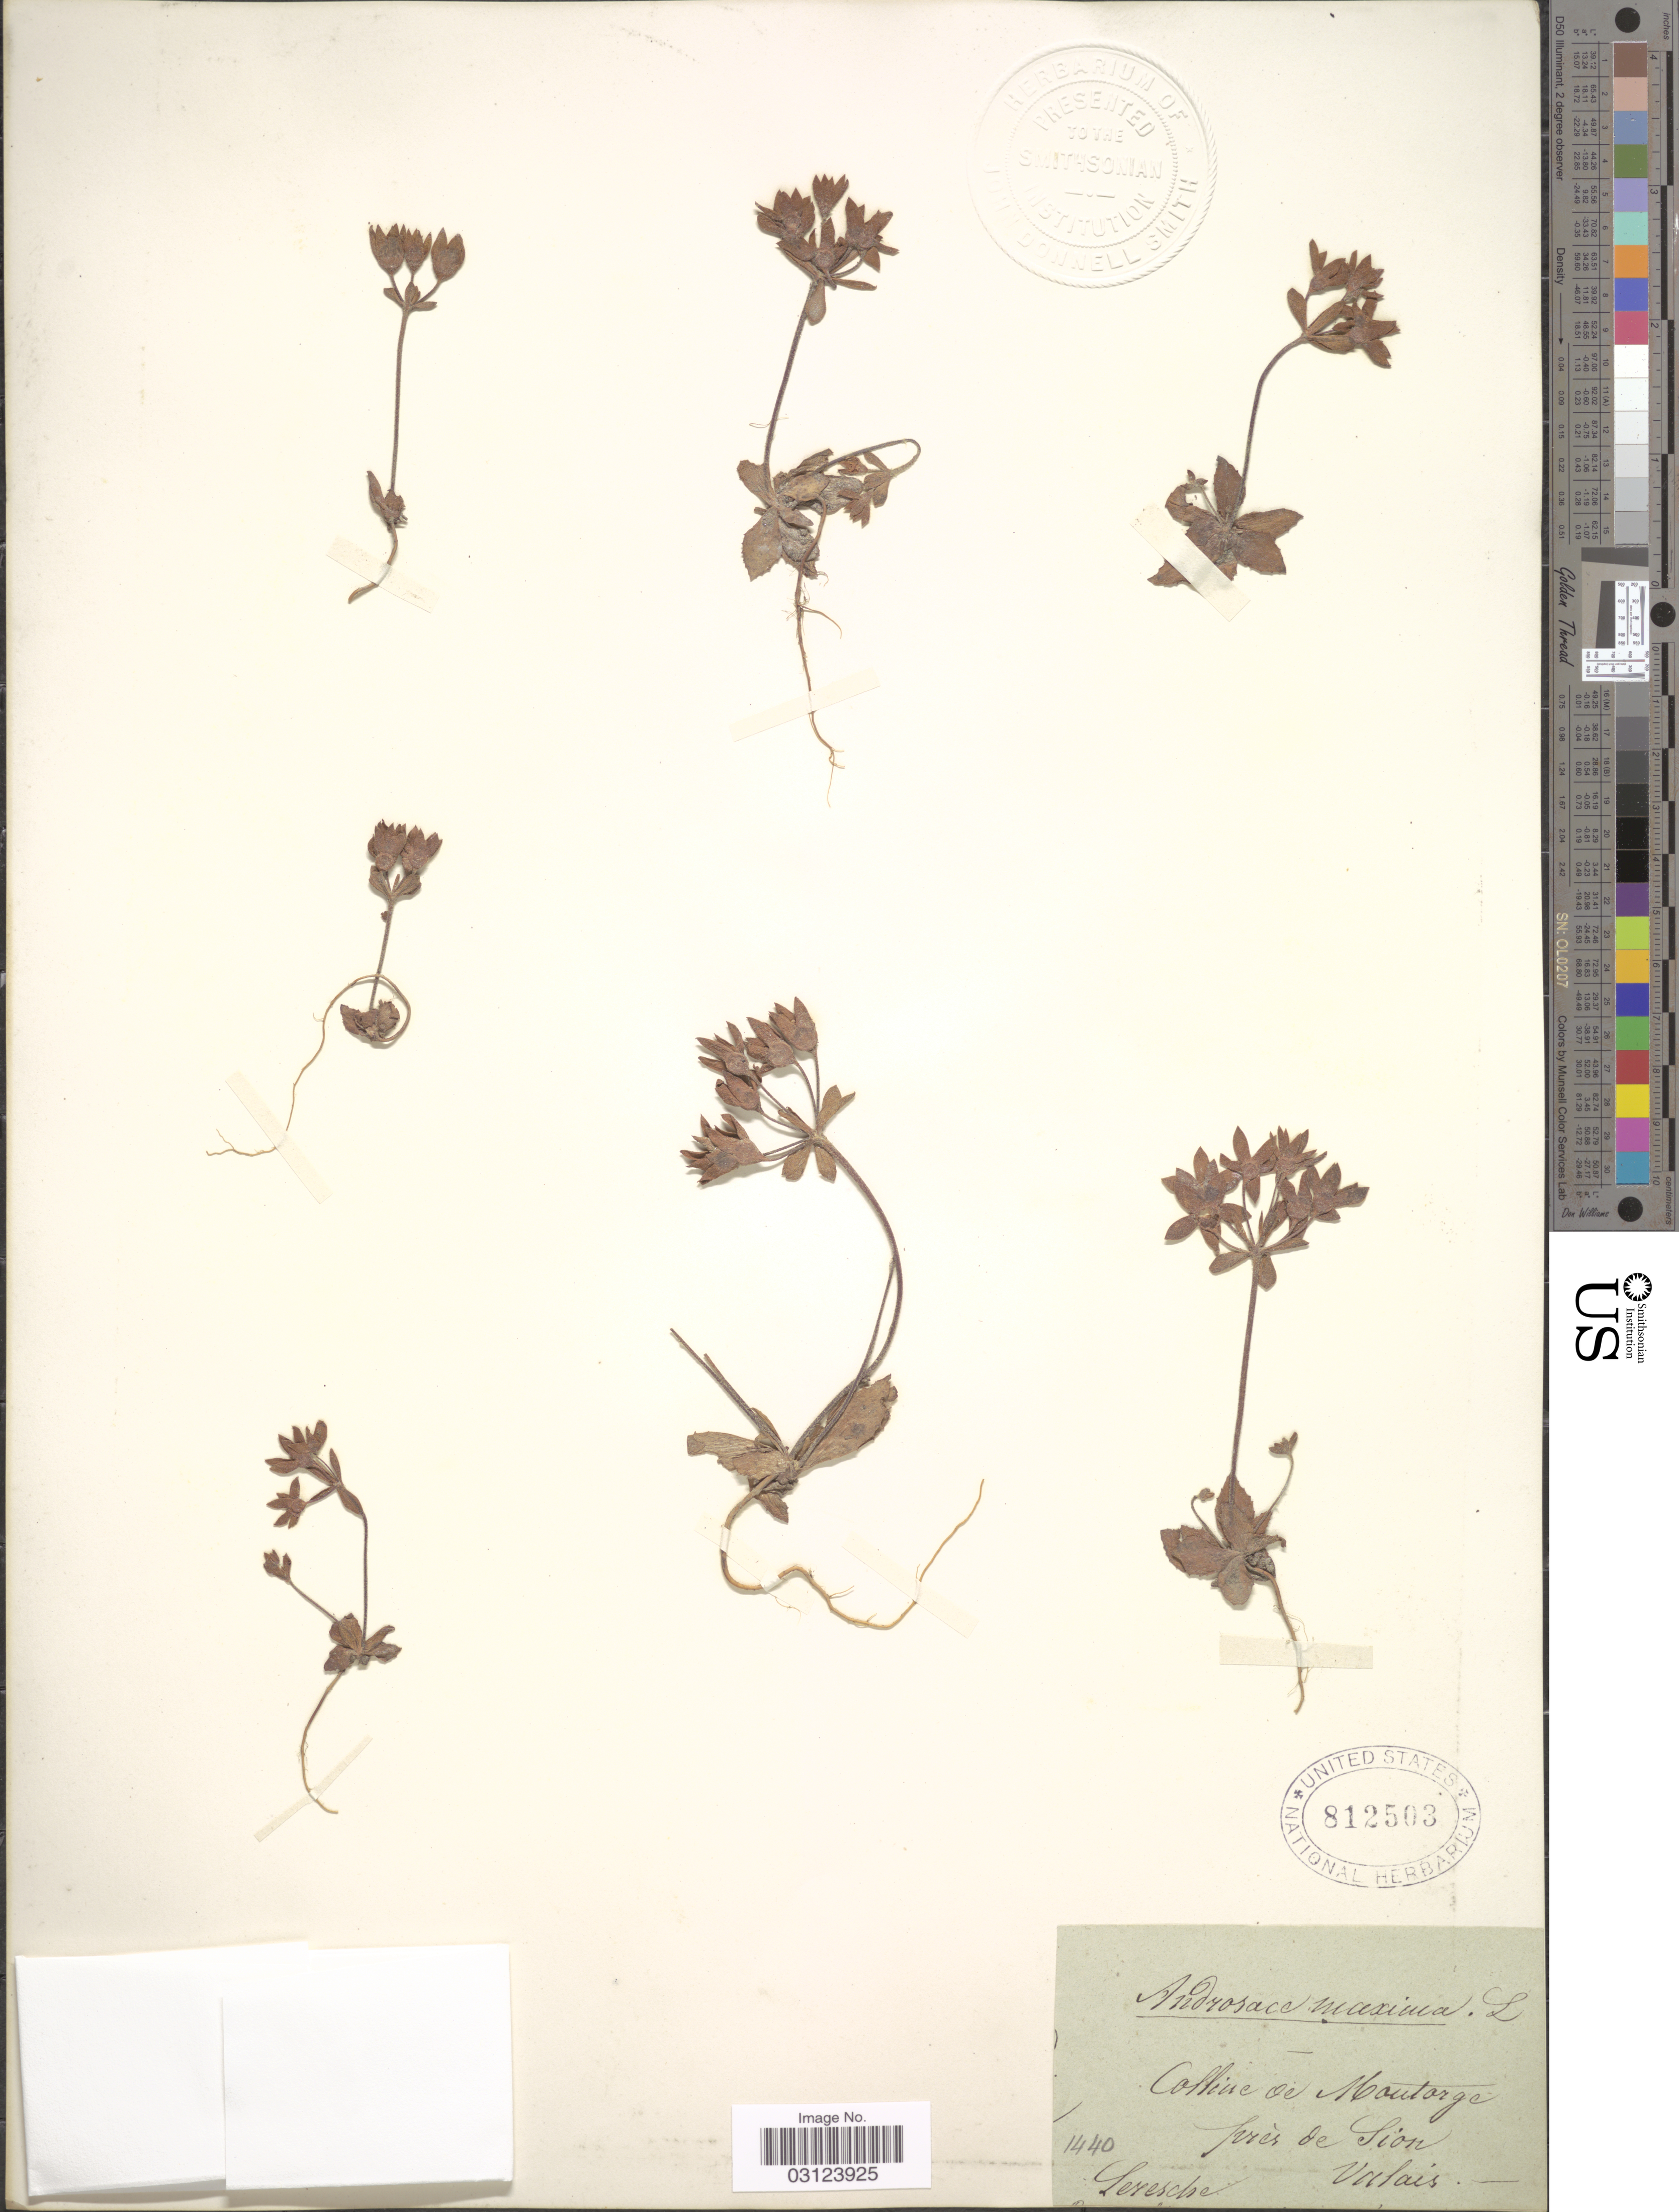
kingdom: Plantae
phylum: Tracheophyta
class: Magnoliopsida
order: Ericales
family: Primulaceae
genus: Androsace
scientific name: Androsace maxima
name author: L.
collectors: Leresche, --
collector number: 1440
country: Switzerland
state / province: Valais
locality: Colline de Montorge, près de Sion.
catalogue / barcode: US 812503